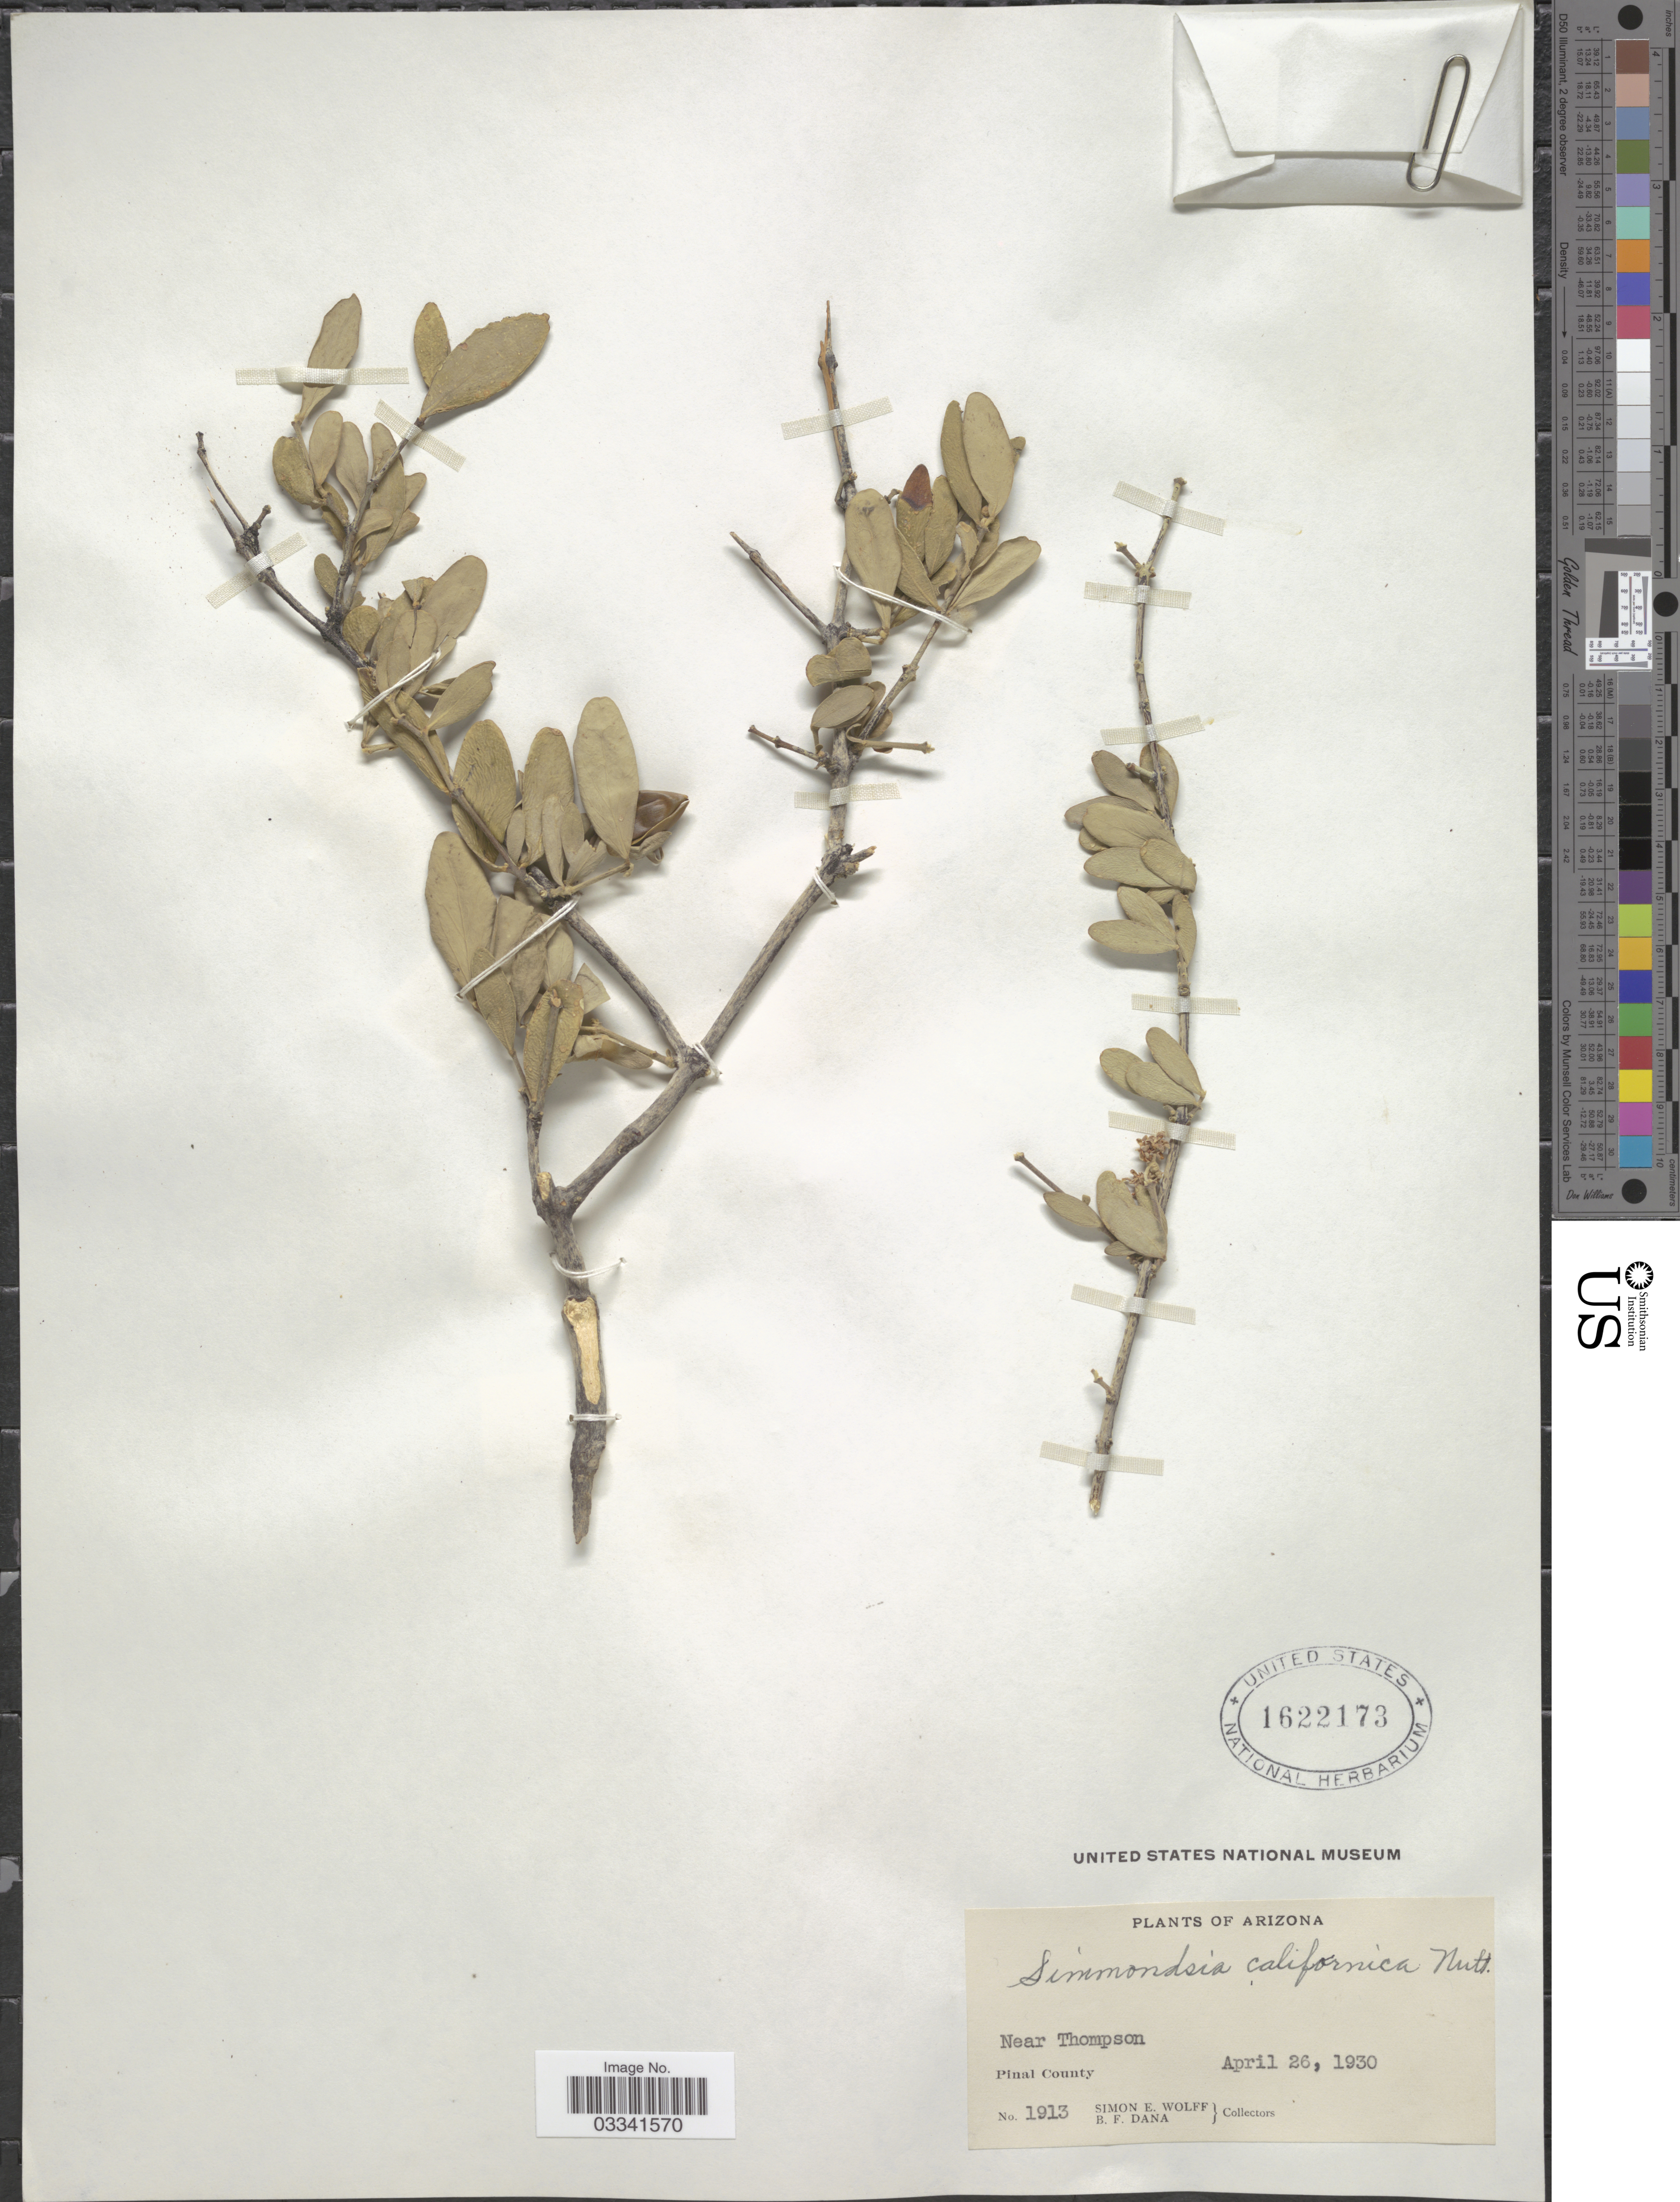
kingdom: Plantae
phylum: Tracheophyta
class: Magnoliopsida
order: Caryophyllales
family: Simmondsiaceae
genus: Simmondsia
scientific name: Simmondsia chinensis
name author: (Link) C.K. Schneid.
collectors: S. E. Wolff & B. Dana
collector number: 1913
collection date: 1930-04-26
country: United States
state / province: Arizona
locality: Near Thompson. Pinal County.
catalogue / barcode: US 1622173